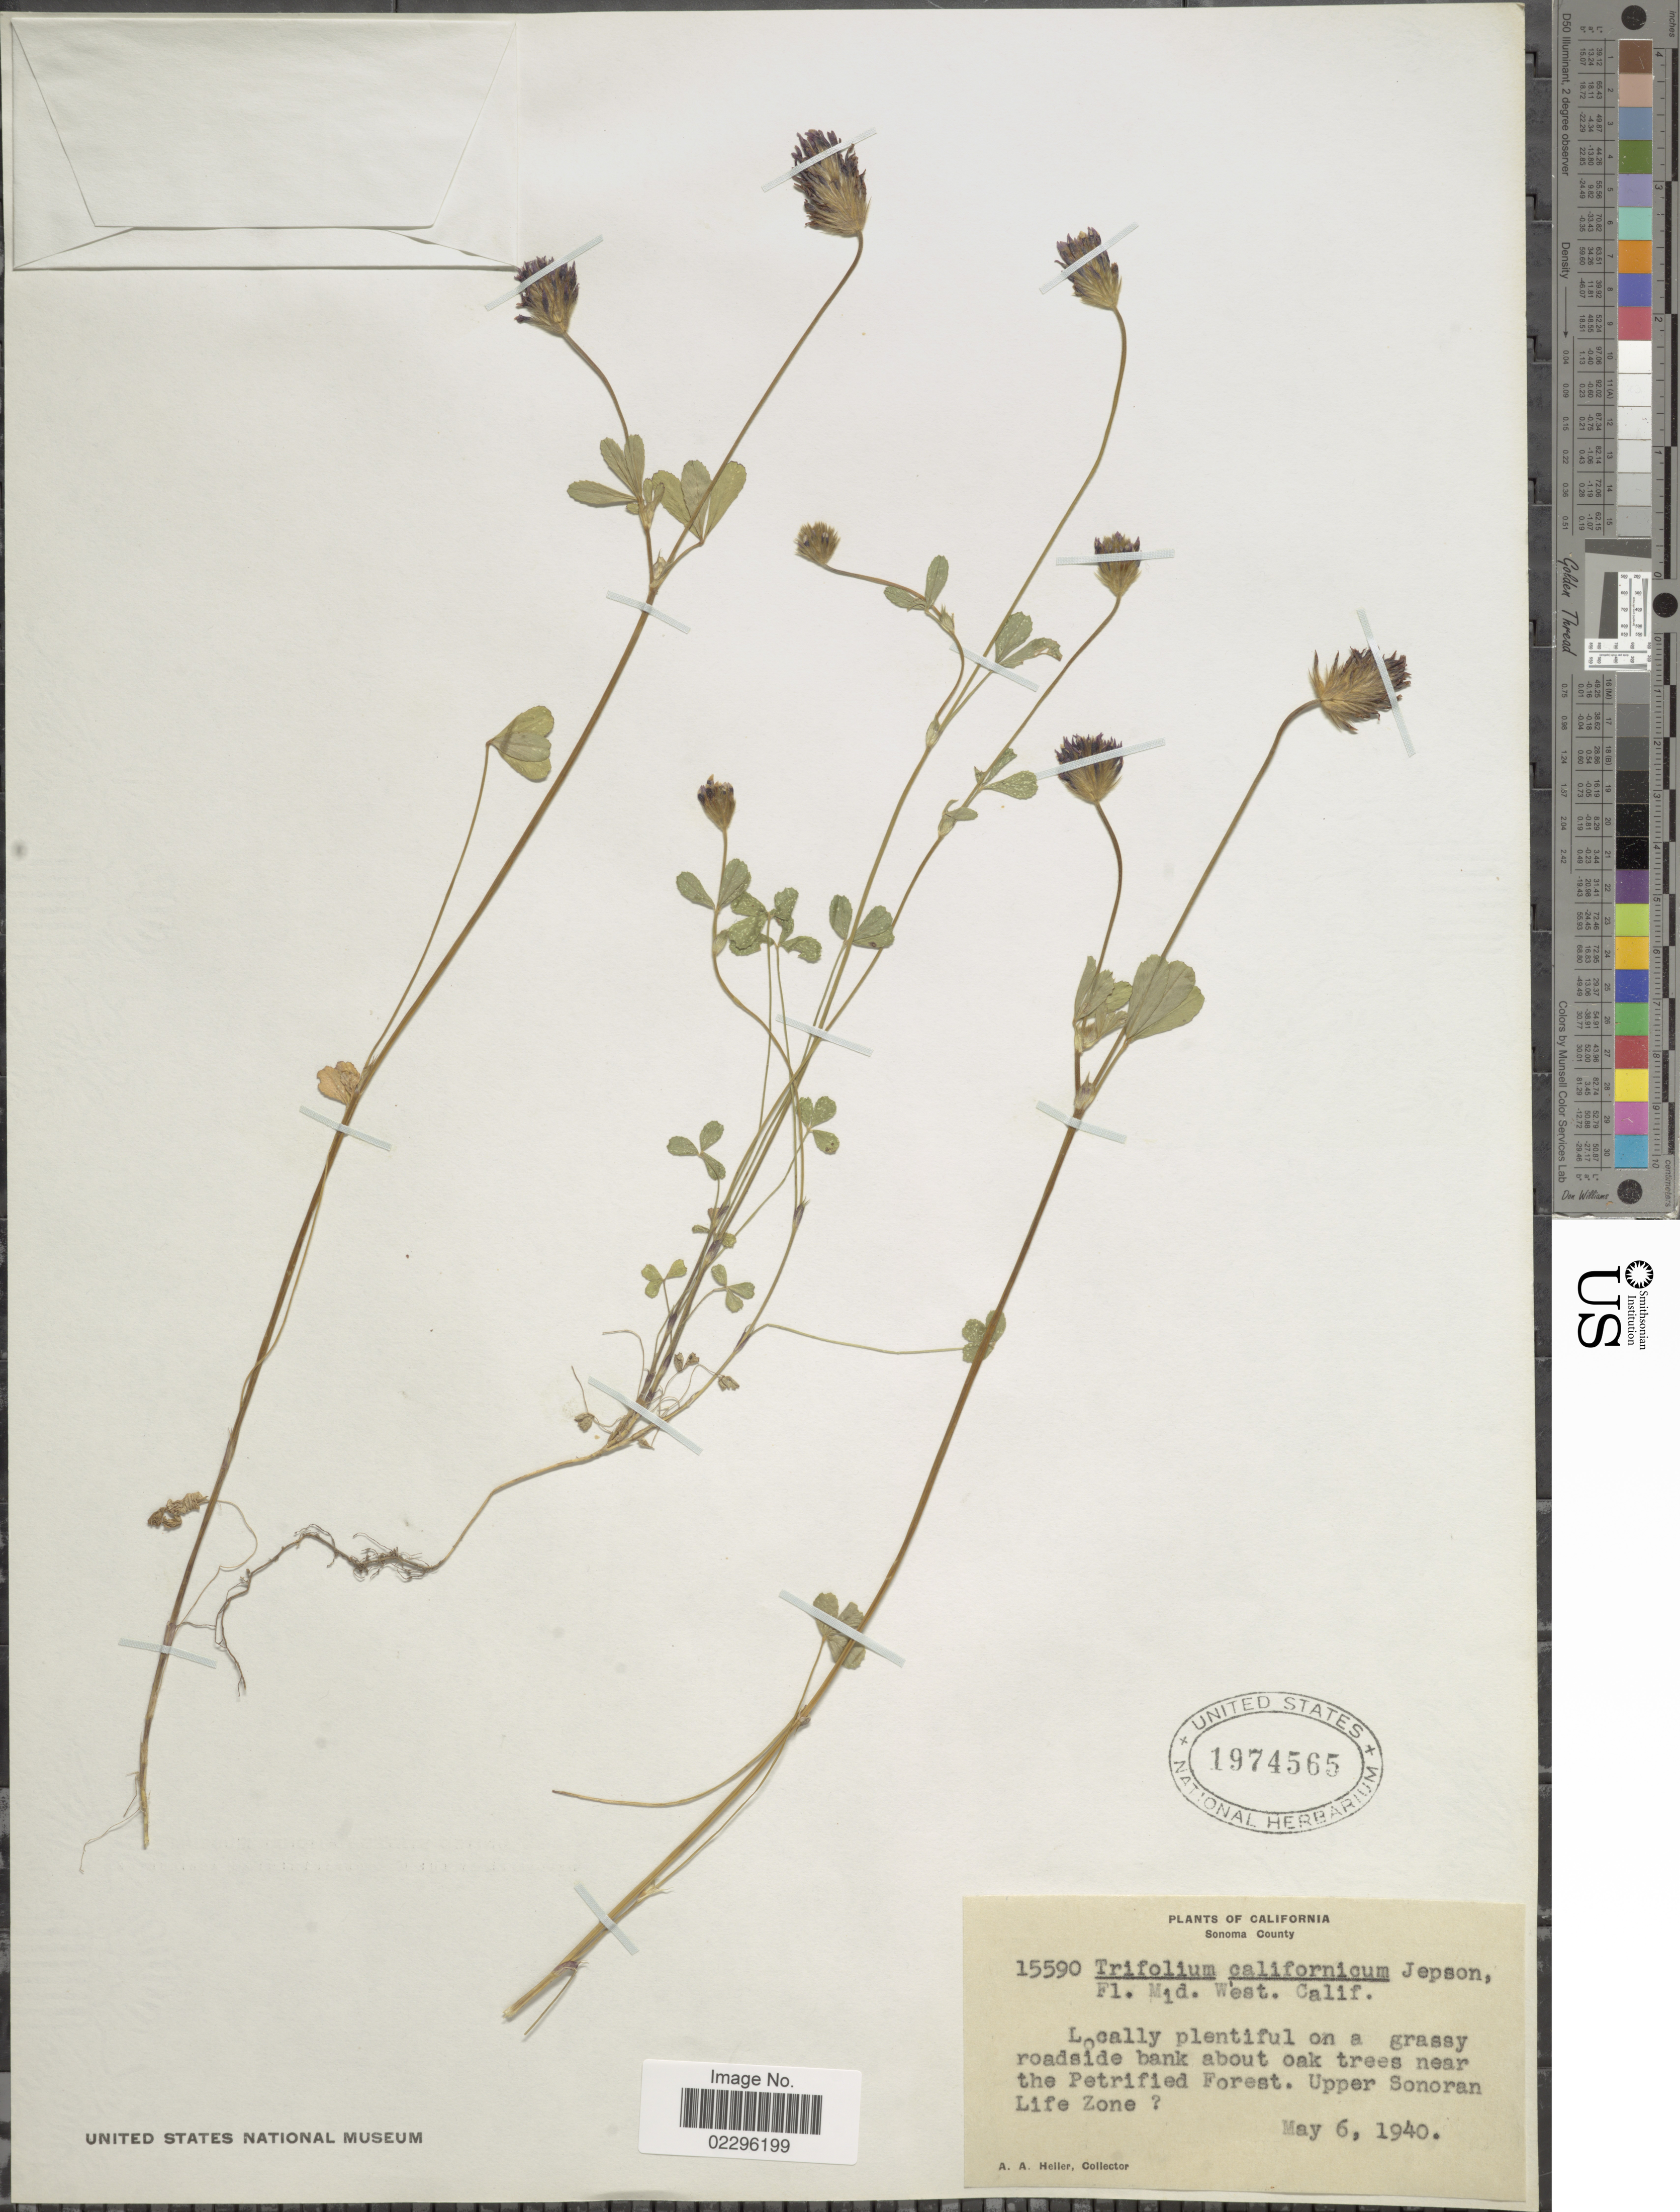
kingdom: Plantae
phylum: Tracheophyta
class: Magnoliopsida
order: Fabales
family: Fabaceae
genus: Trifolium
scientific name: Trifolium dichotomum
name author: Hook. & Arn.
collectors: A. A. Heller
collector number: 15590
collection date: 1940-05-06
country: United States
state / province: California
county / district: Sonoma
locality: Sonoma County, Locally plentiful on a grassy roadside bank about oak trees near the Petrified Forest. Upper Sonoran Life Zone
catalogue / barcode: US 1974565